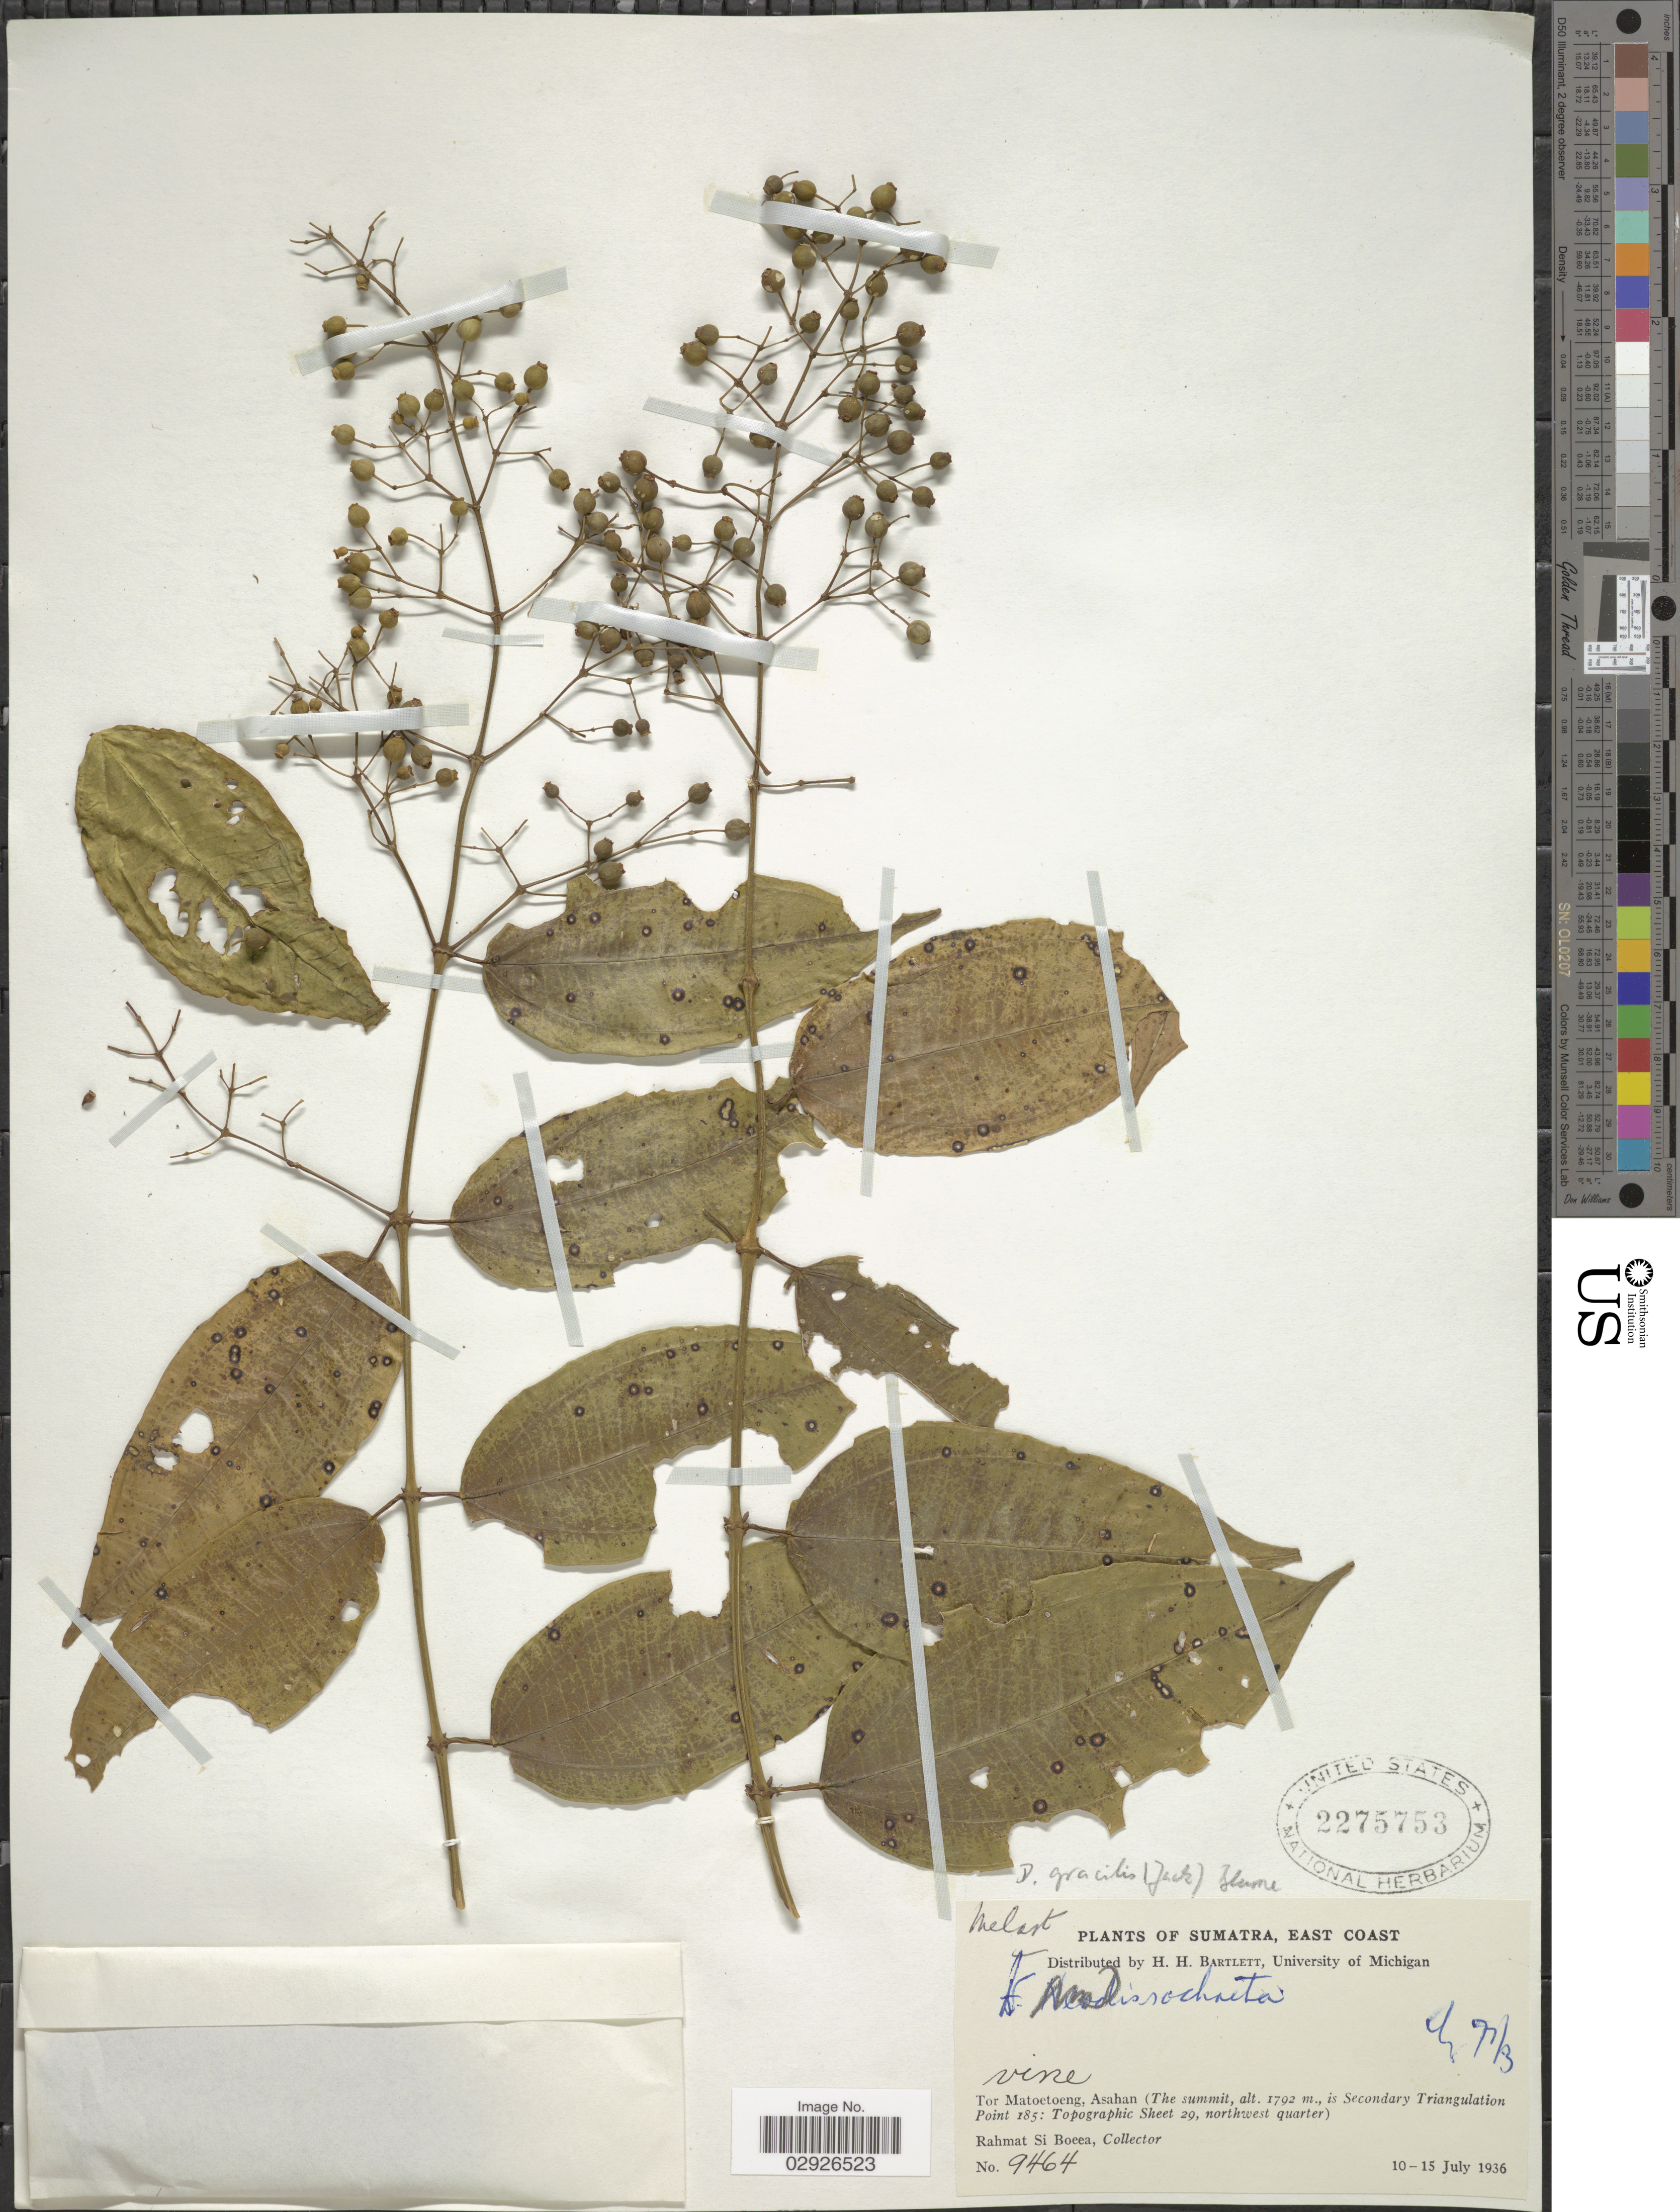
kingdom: Plantae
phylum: Tracheophyta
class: Magnoliopsida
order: Myrtales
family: Melastomataceae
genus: Dissochaeta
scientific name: Dissochaeta gracilis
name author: Blume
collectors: Rahmat Si Boeea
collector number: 9464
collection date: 1936-07-10/1936-07-15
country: Indonesia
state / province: Sumatra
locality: East Coast. Tor Matoetoeng, Asahan (The summit, is Secondary Triangulation Point 185: Topographic Sheet 29, northwest quarter).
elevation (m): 1792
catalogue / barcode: US 2275753